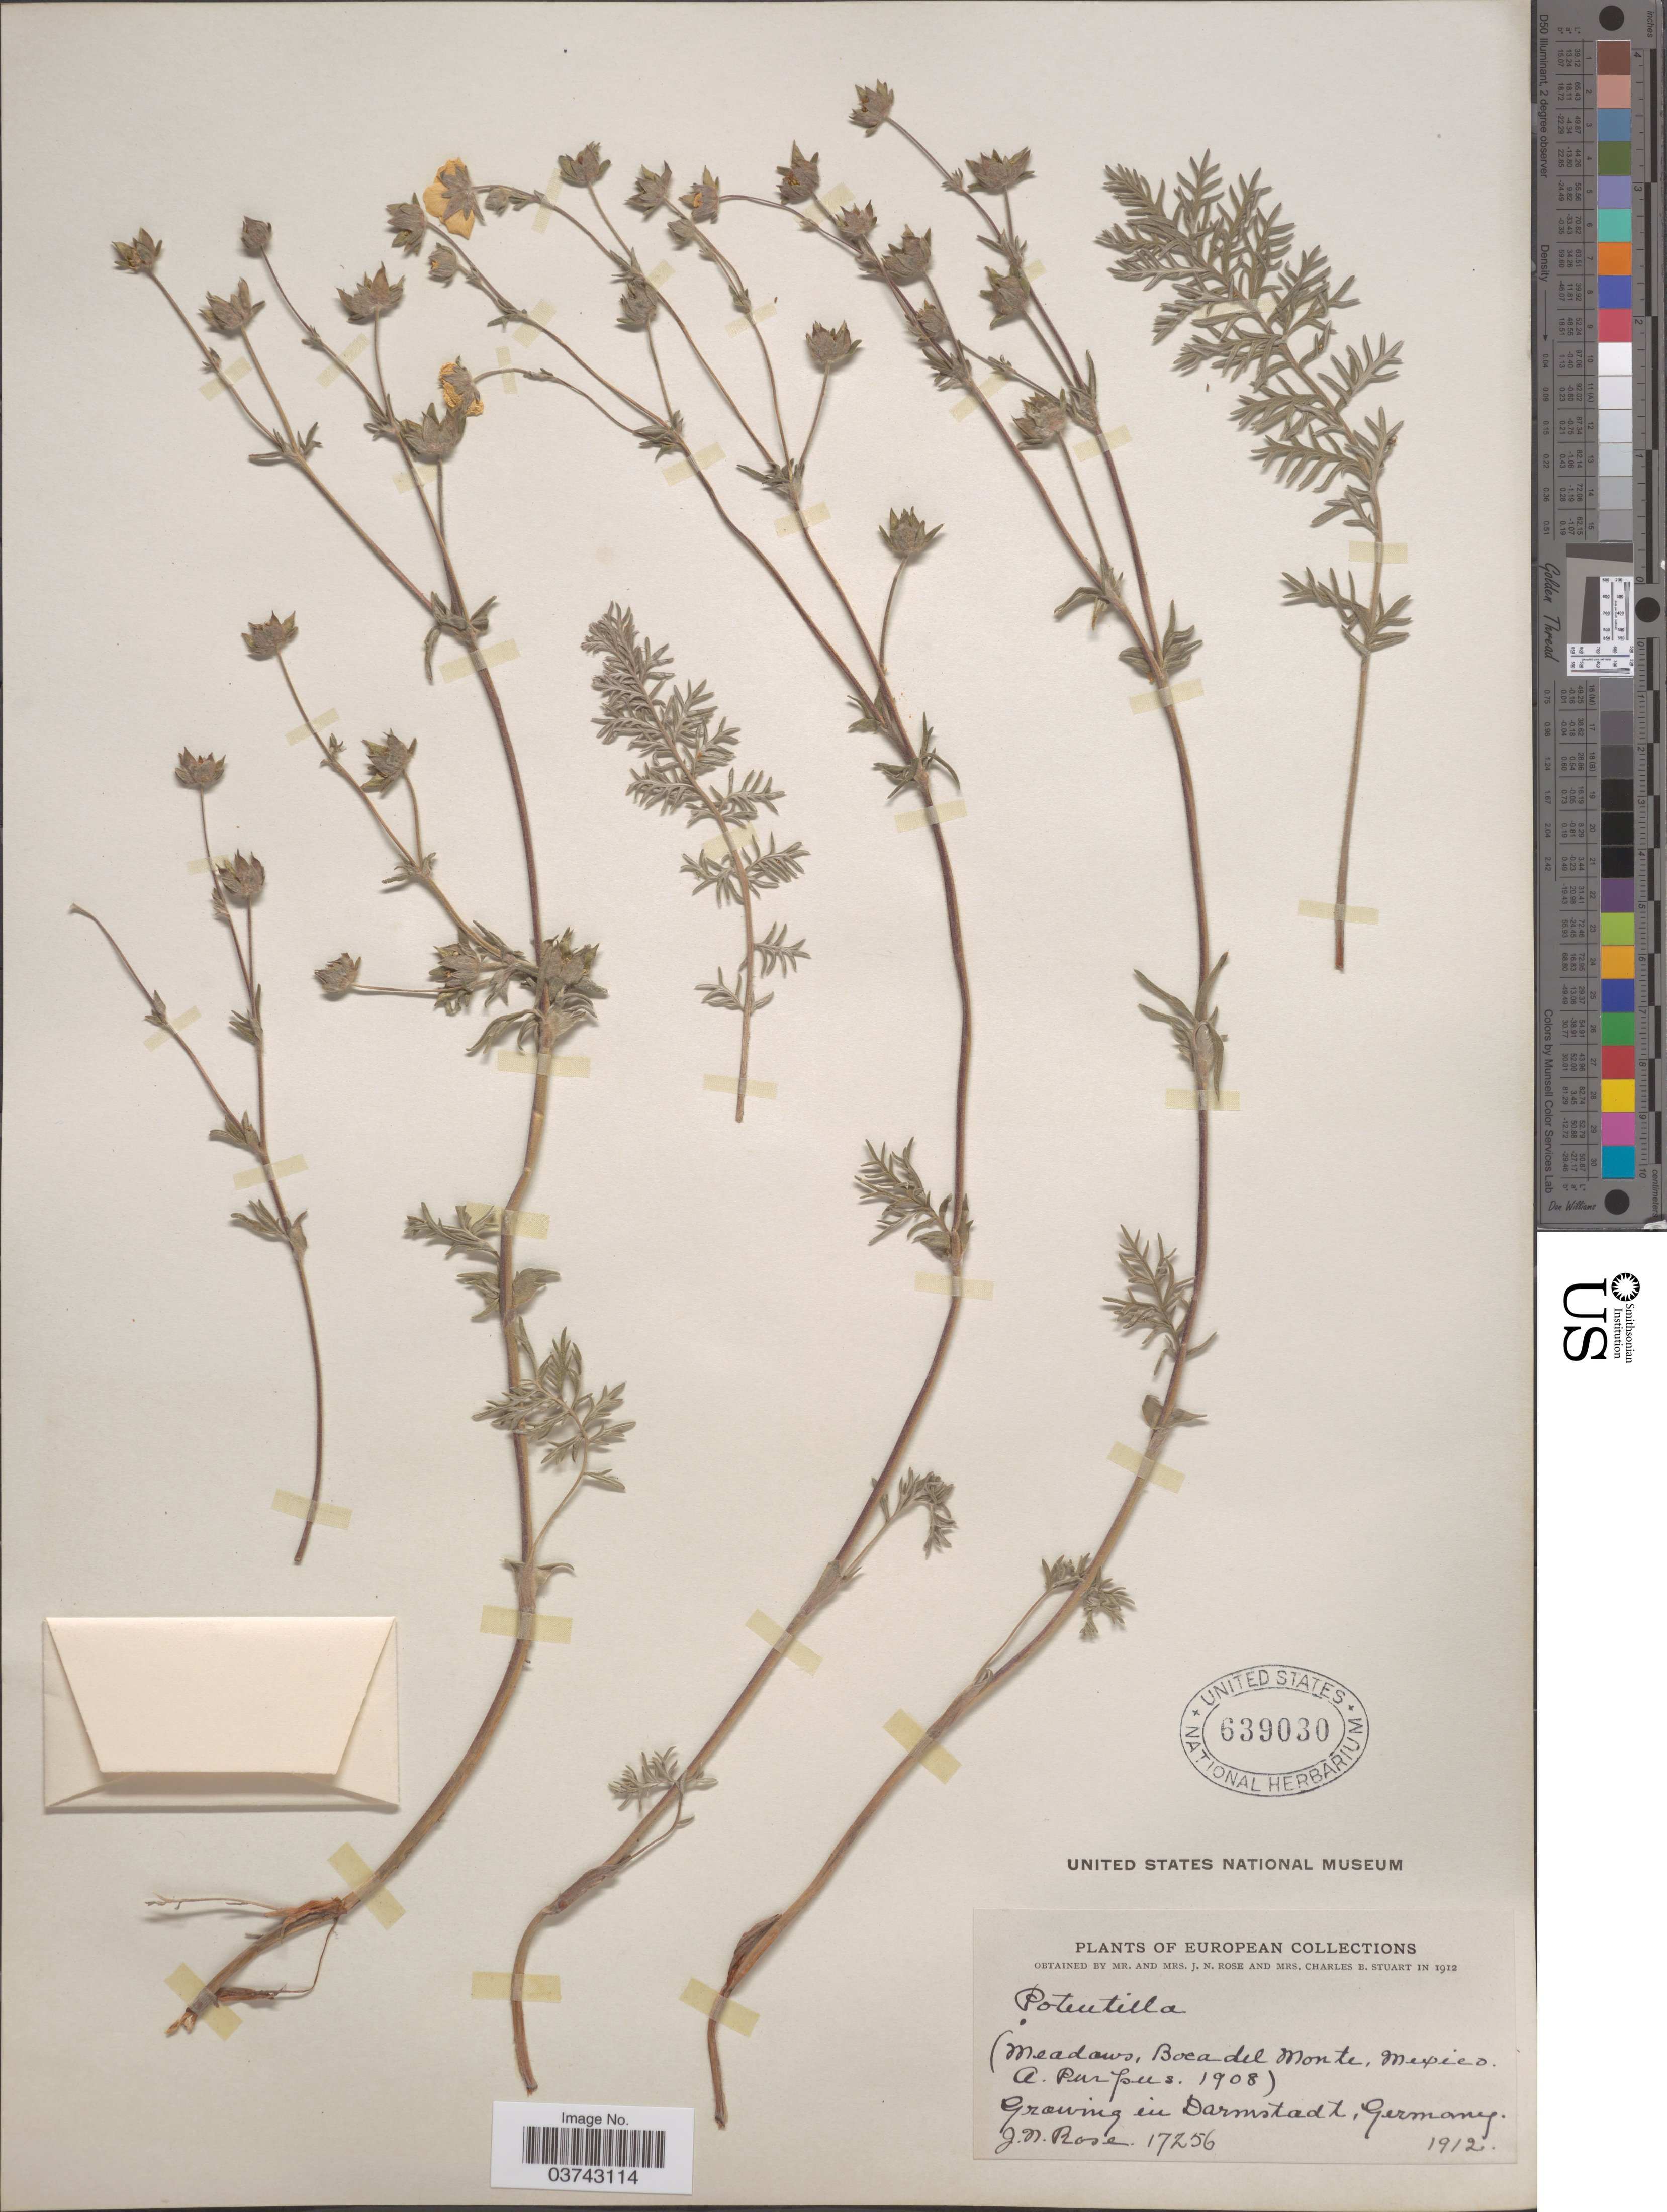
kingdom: Plantae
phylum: Tracheophyta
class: Magnoliopsida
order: Rosales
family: Rosaceae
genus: Potentilla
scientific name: Potentilla sp.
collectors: J. N. Rose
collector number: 17256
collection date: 1912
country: Germany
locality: Growing in Darmstadt.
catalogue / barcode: US 639030